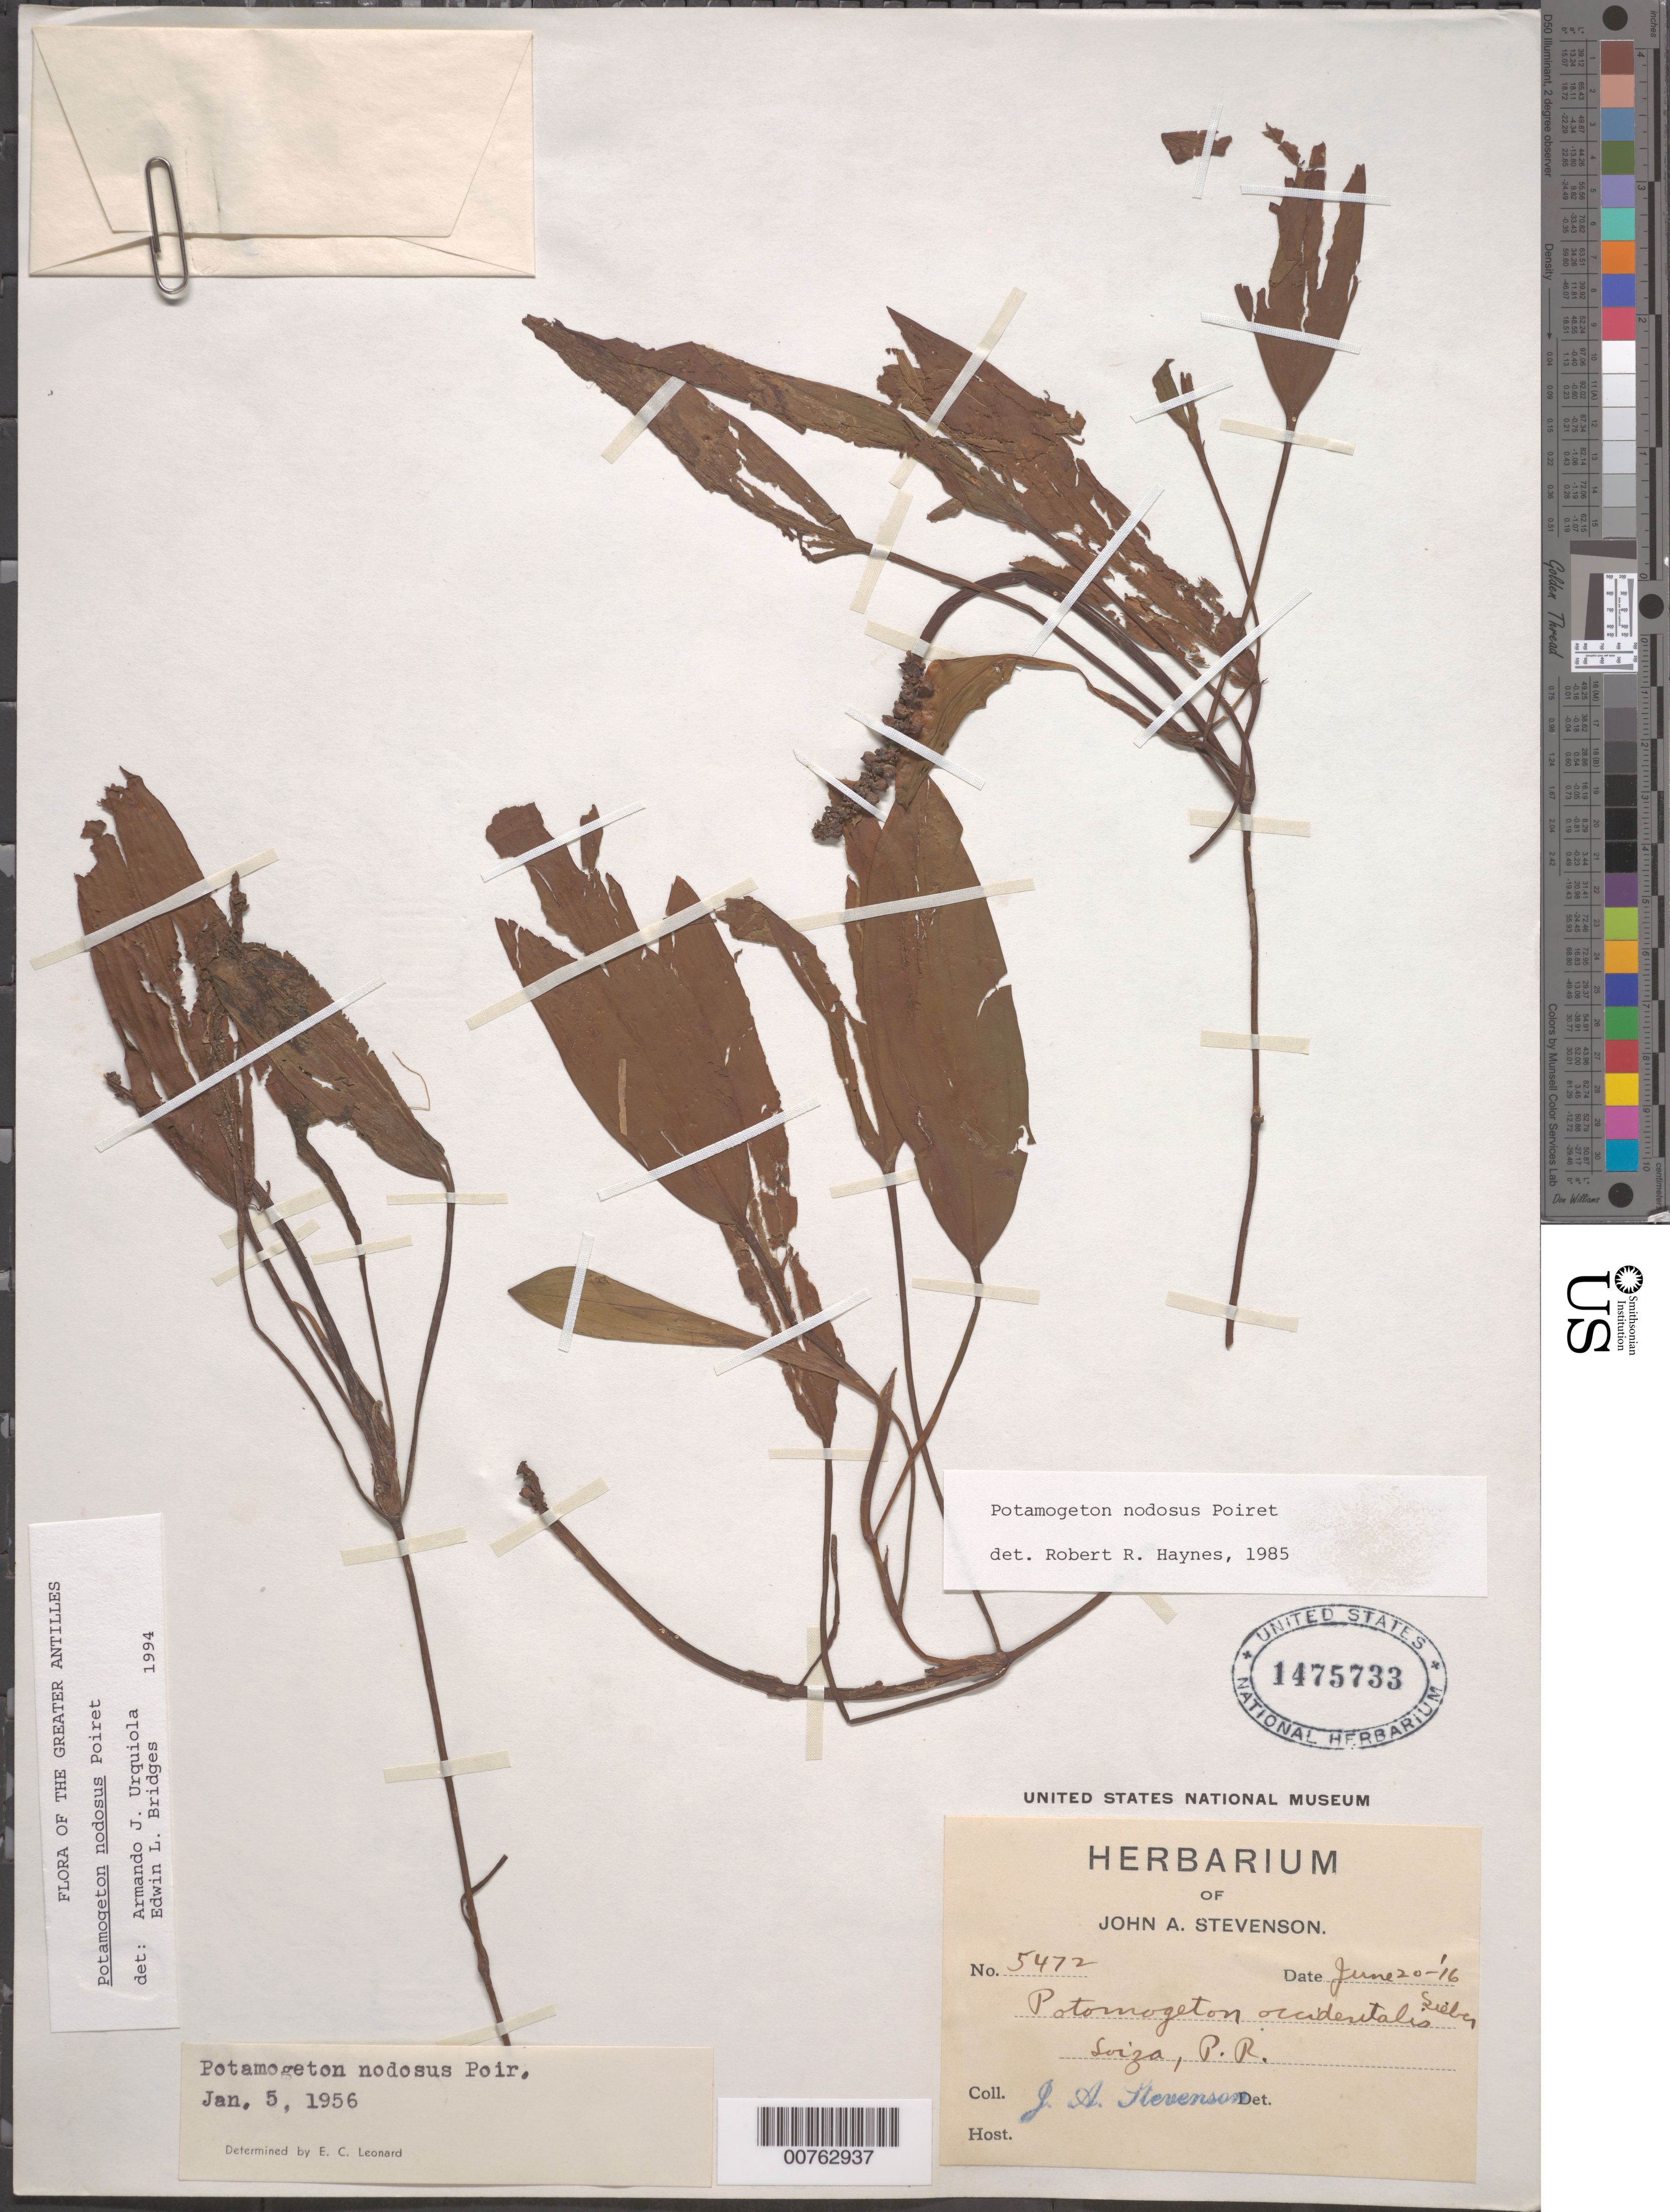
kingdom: Plantae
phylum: Tracheophyta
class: Liliopsida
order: Alismatales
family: Potamogetonaceae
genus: Potamogeton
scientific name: Potamogeton nodosus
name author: Poir.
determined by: Urquiola, A.; Bridges, E. L.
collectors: J. Stevenson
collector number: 5472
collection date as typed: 20 Jun 1916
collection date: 1916-06-20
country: Puerto Rico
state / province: Loíza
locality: Loiza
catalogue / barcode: US 1475733